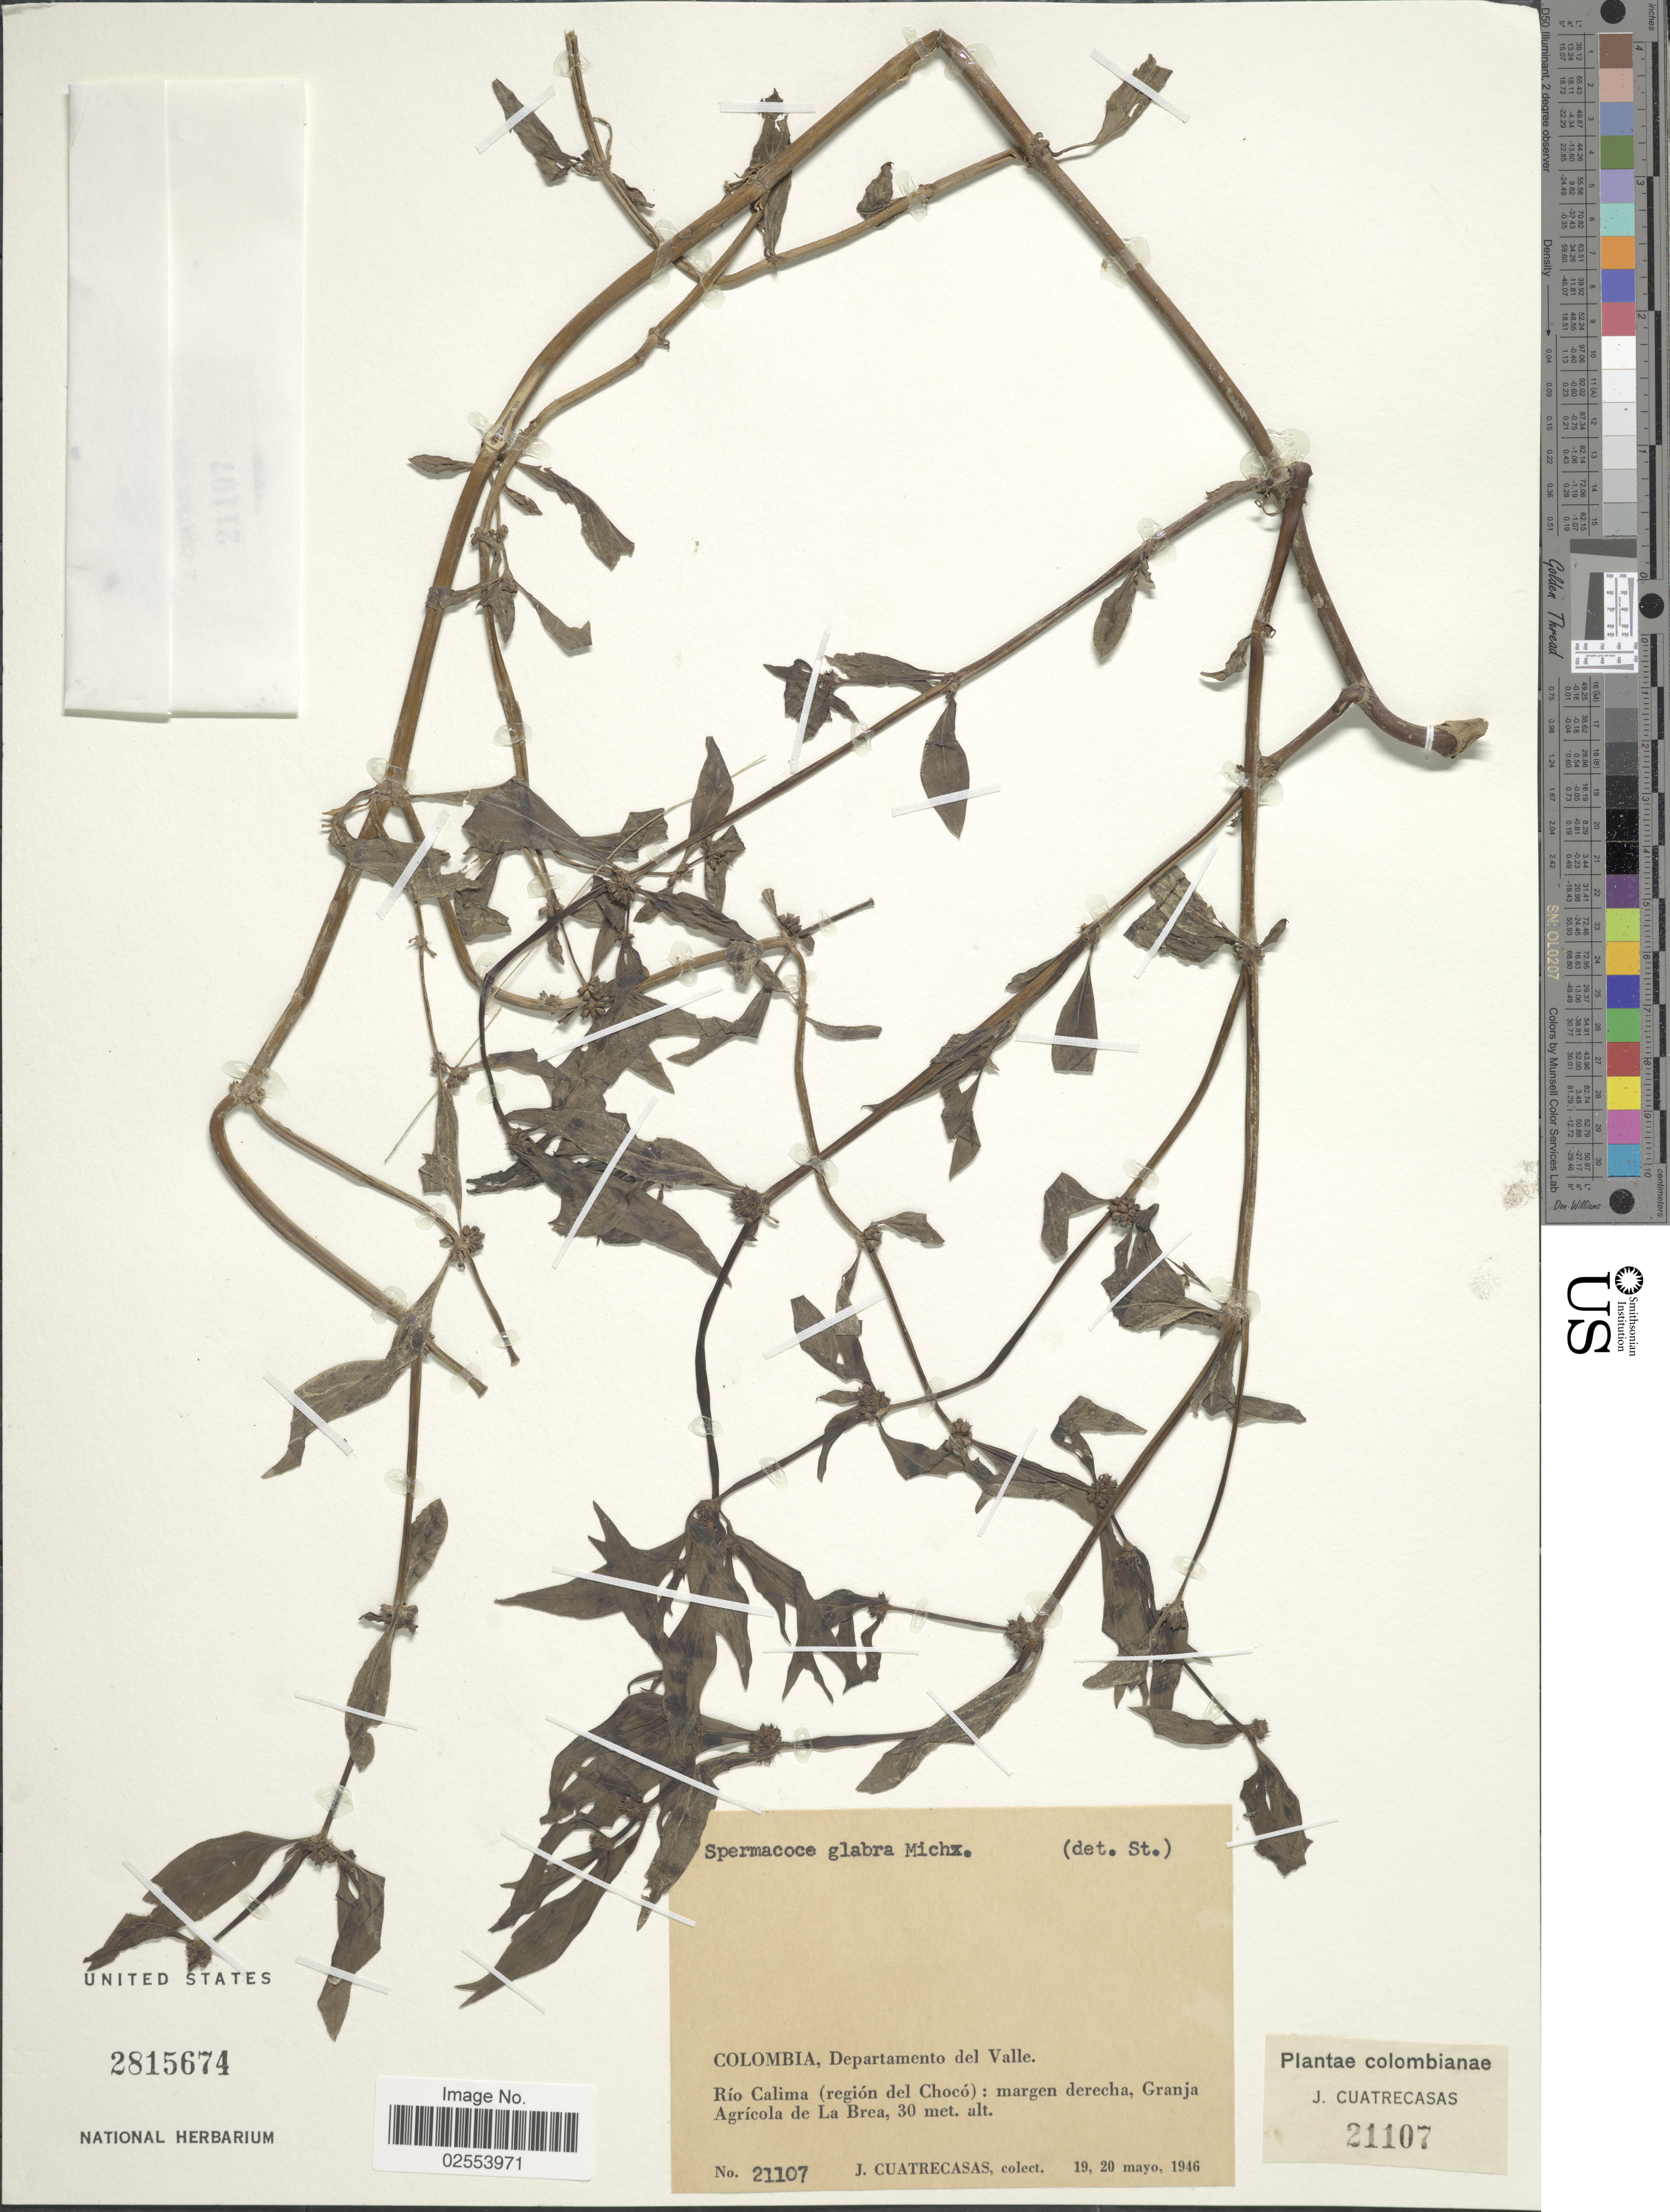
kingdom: Plantae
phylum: Tracheophyta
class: Magnoliopsida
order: Gentianales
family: Rubiaceae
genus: Spermacoce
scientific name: Spermacoce glabra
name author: Michx.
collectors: J. Cuatrecasas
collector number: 21107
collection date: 1946-05-19/1946-05-20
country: Colombia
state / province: Valle del Cauca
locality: Departamento del Valle, Rio Calima (region del Choco): margen derecha, Granja Agricola de La Brea.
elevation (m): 30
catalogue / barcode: US 2815674